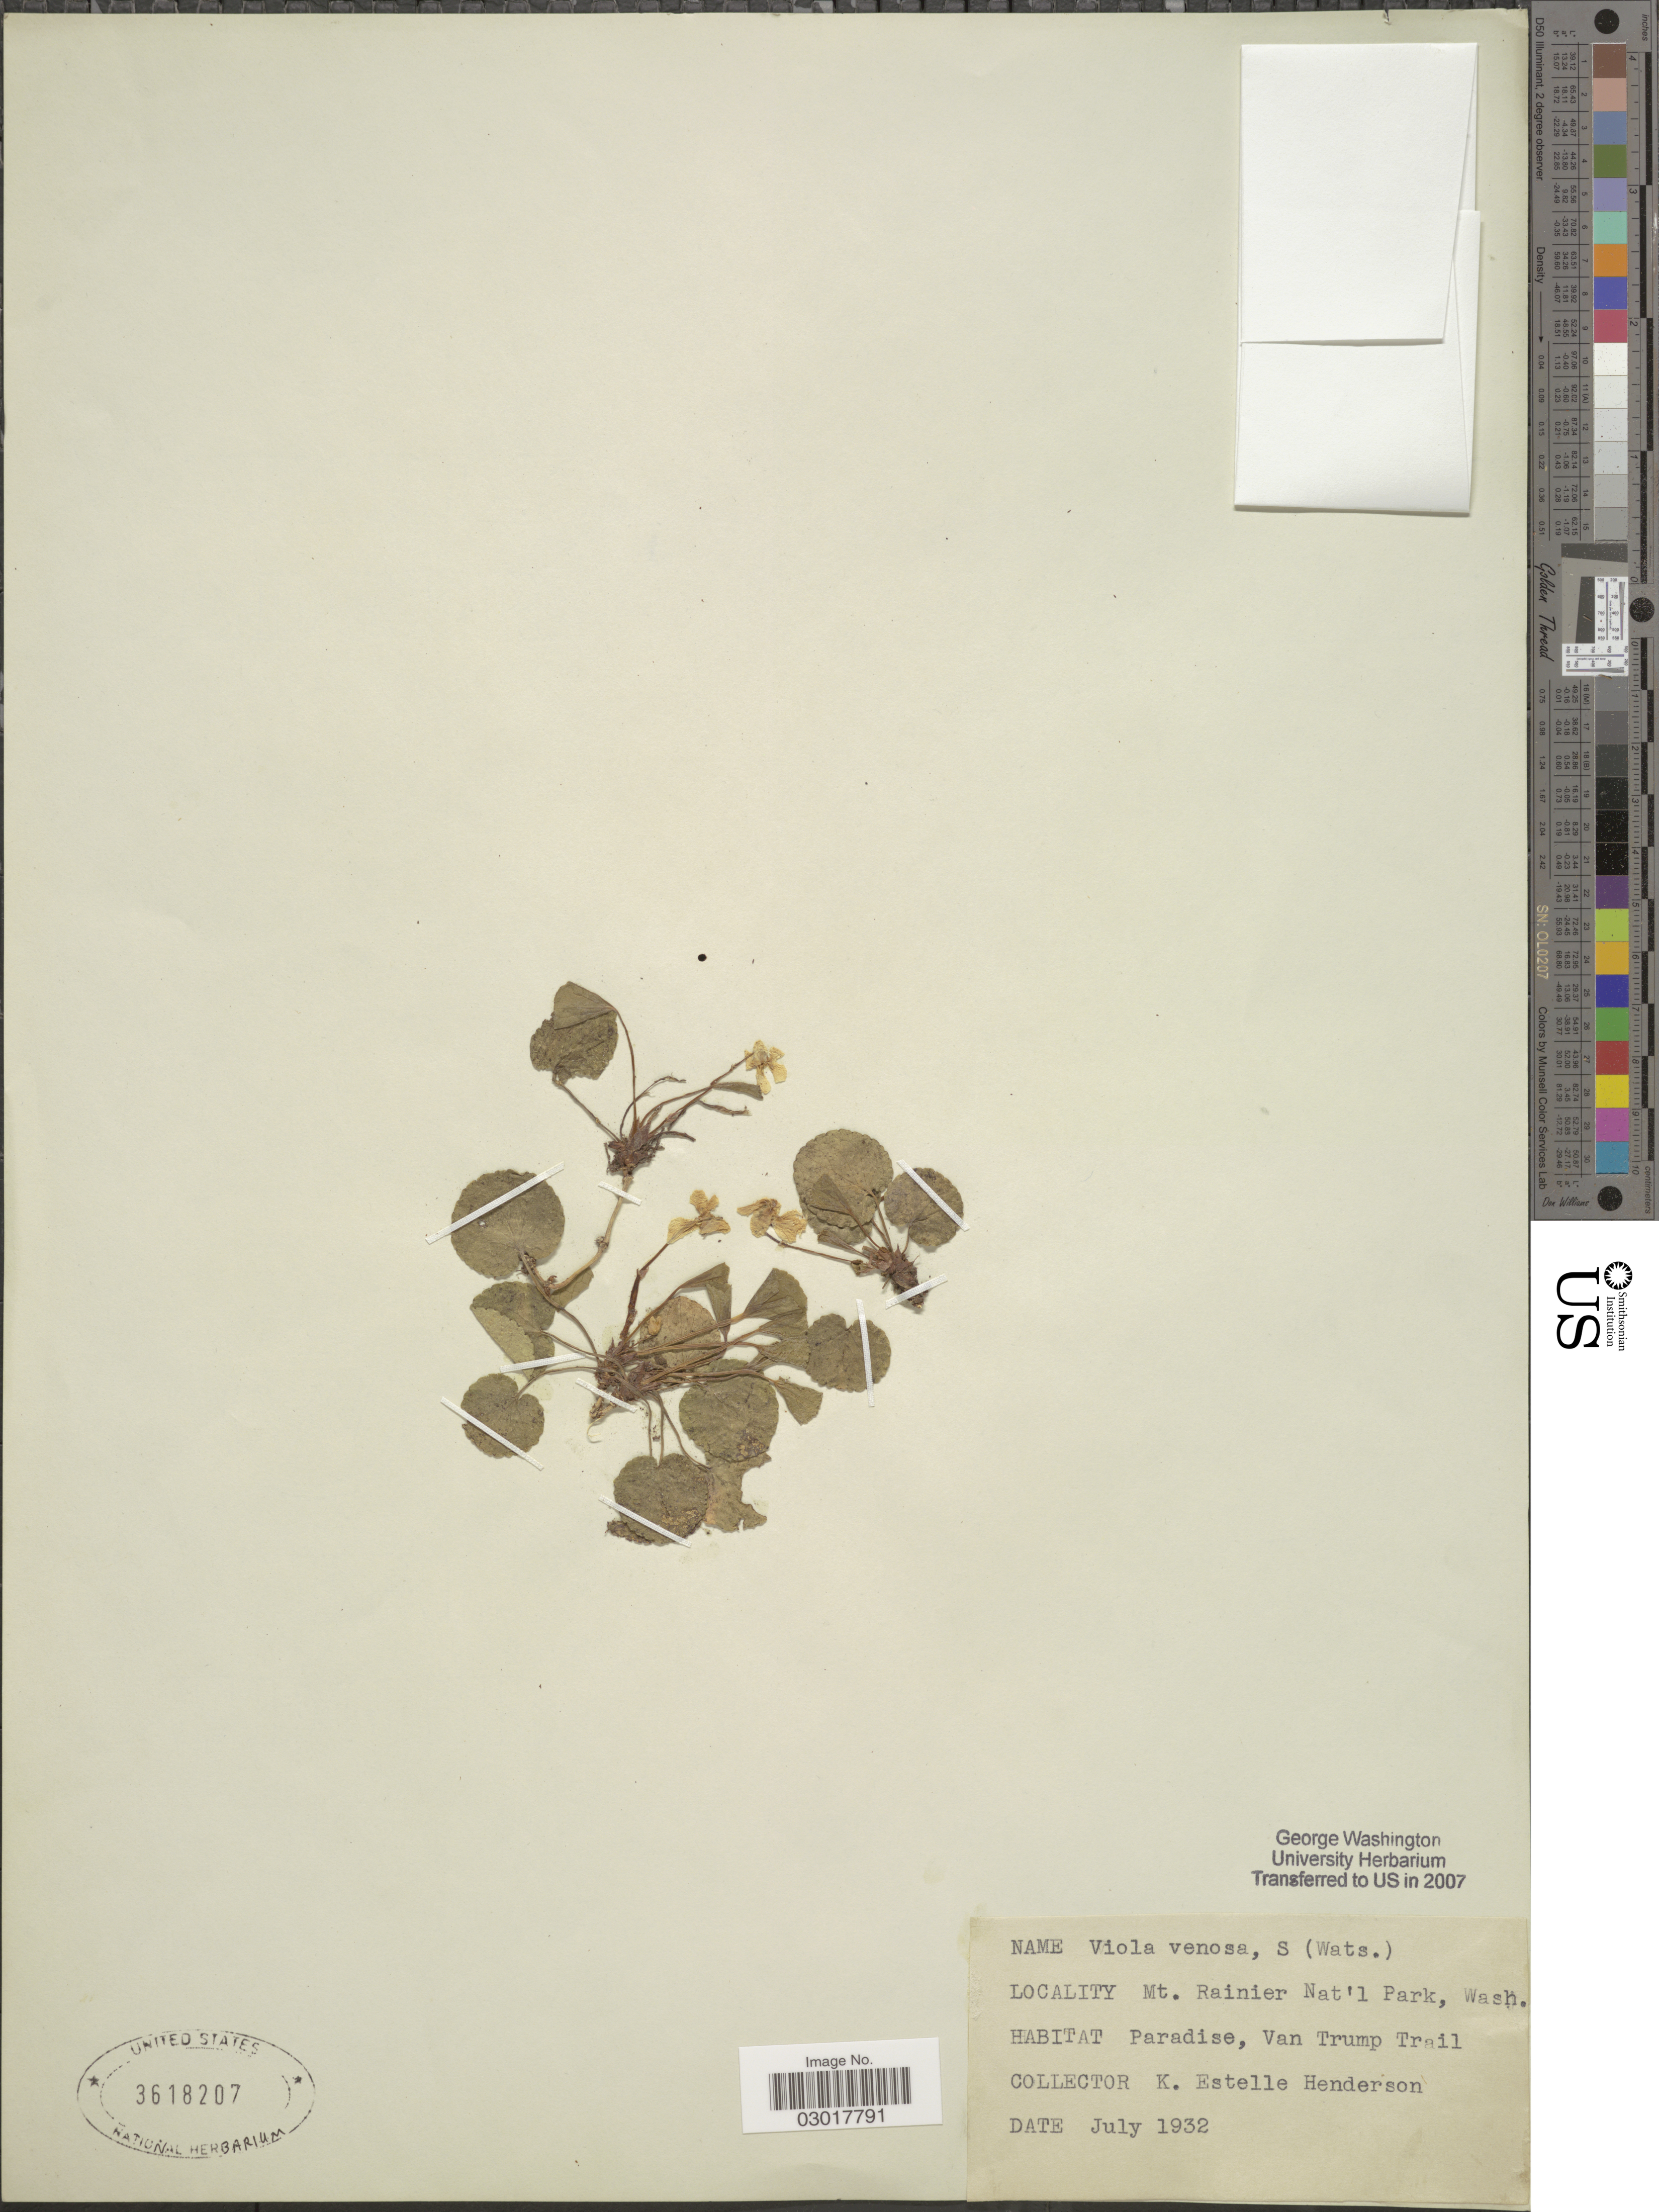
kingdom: Plantae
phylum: Tracheophyta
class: Magnoliopsida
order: Malpighiales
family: Violaceae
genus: Viola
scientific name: Viola venosa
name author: (S. Watson) Rydb.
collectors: K. Henderson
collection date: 1932-07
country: United States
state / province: Washington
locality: Mt. Rainier Nat'l Park. Paradise, Van Trump Trail.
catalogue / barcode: US 3618207